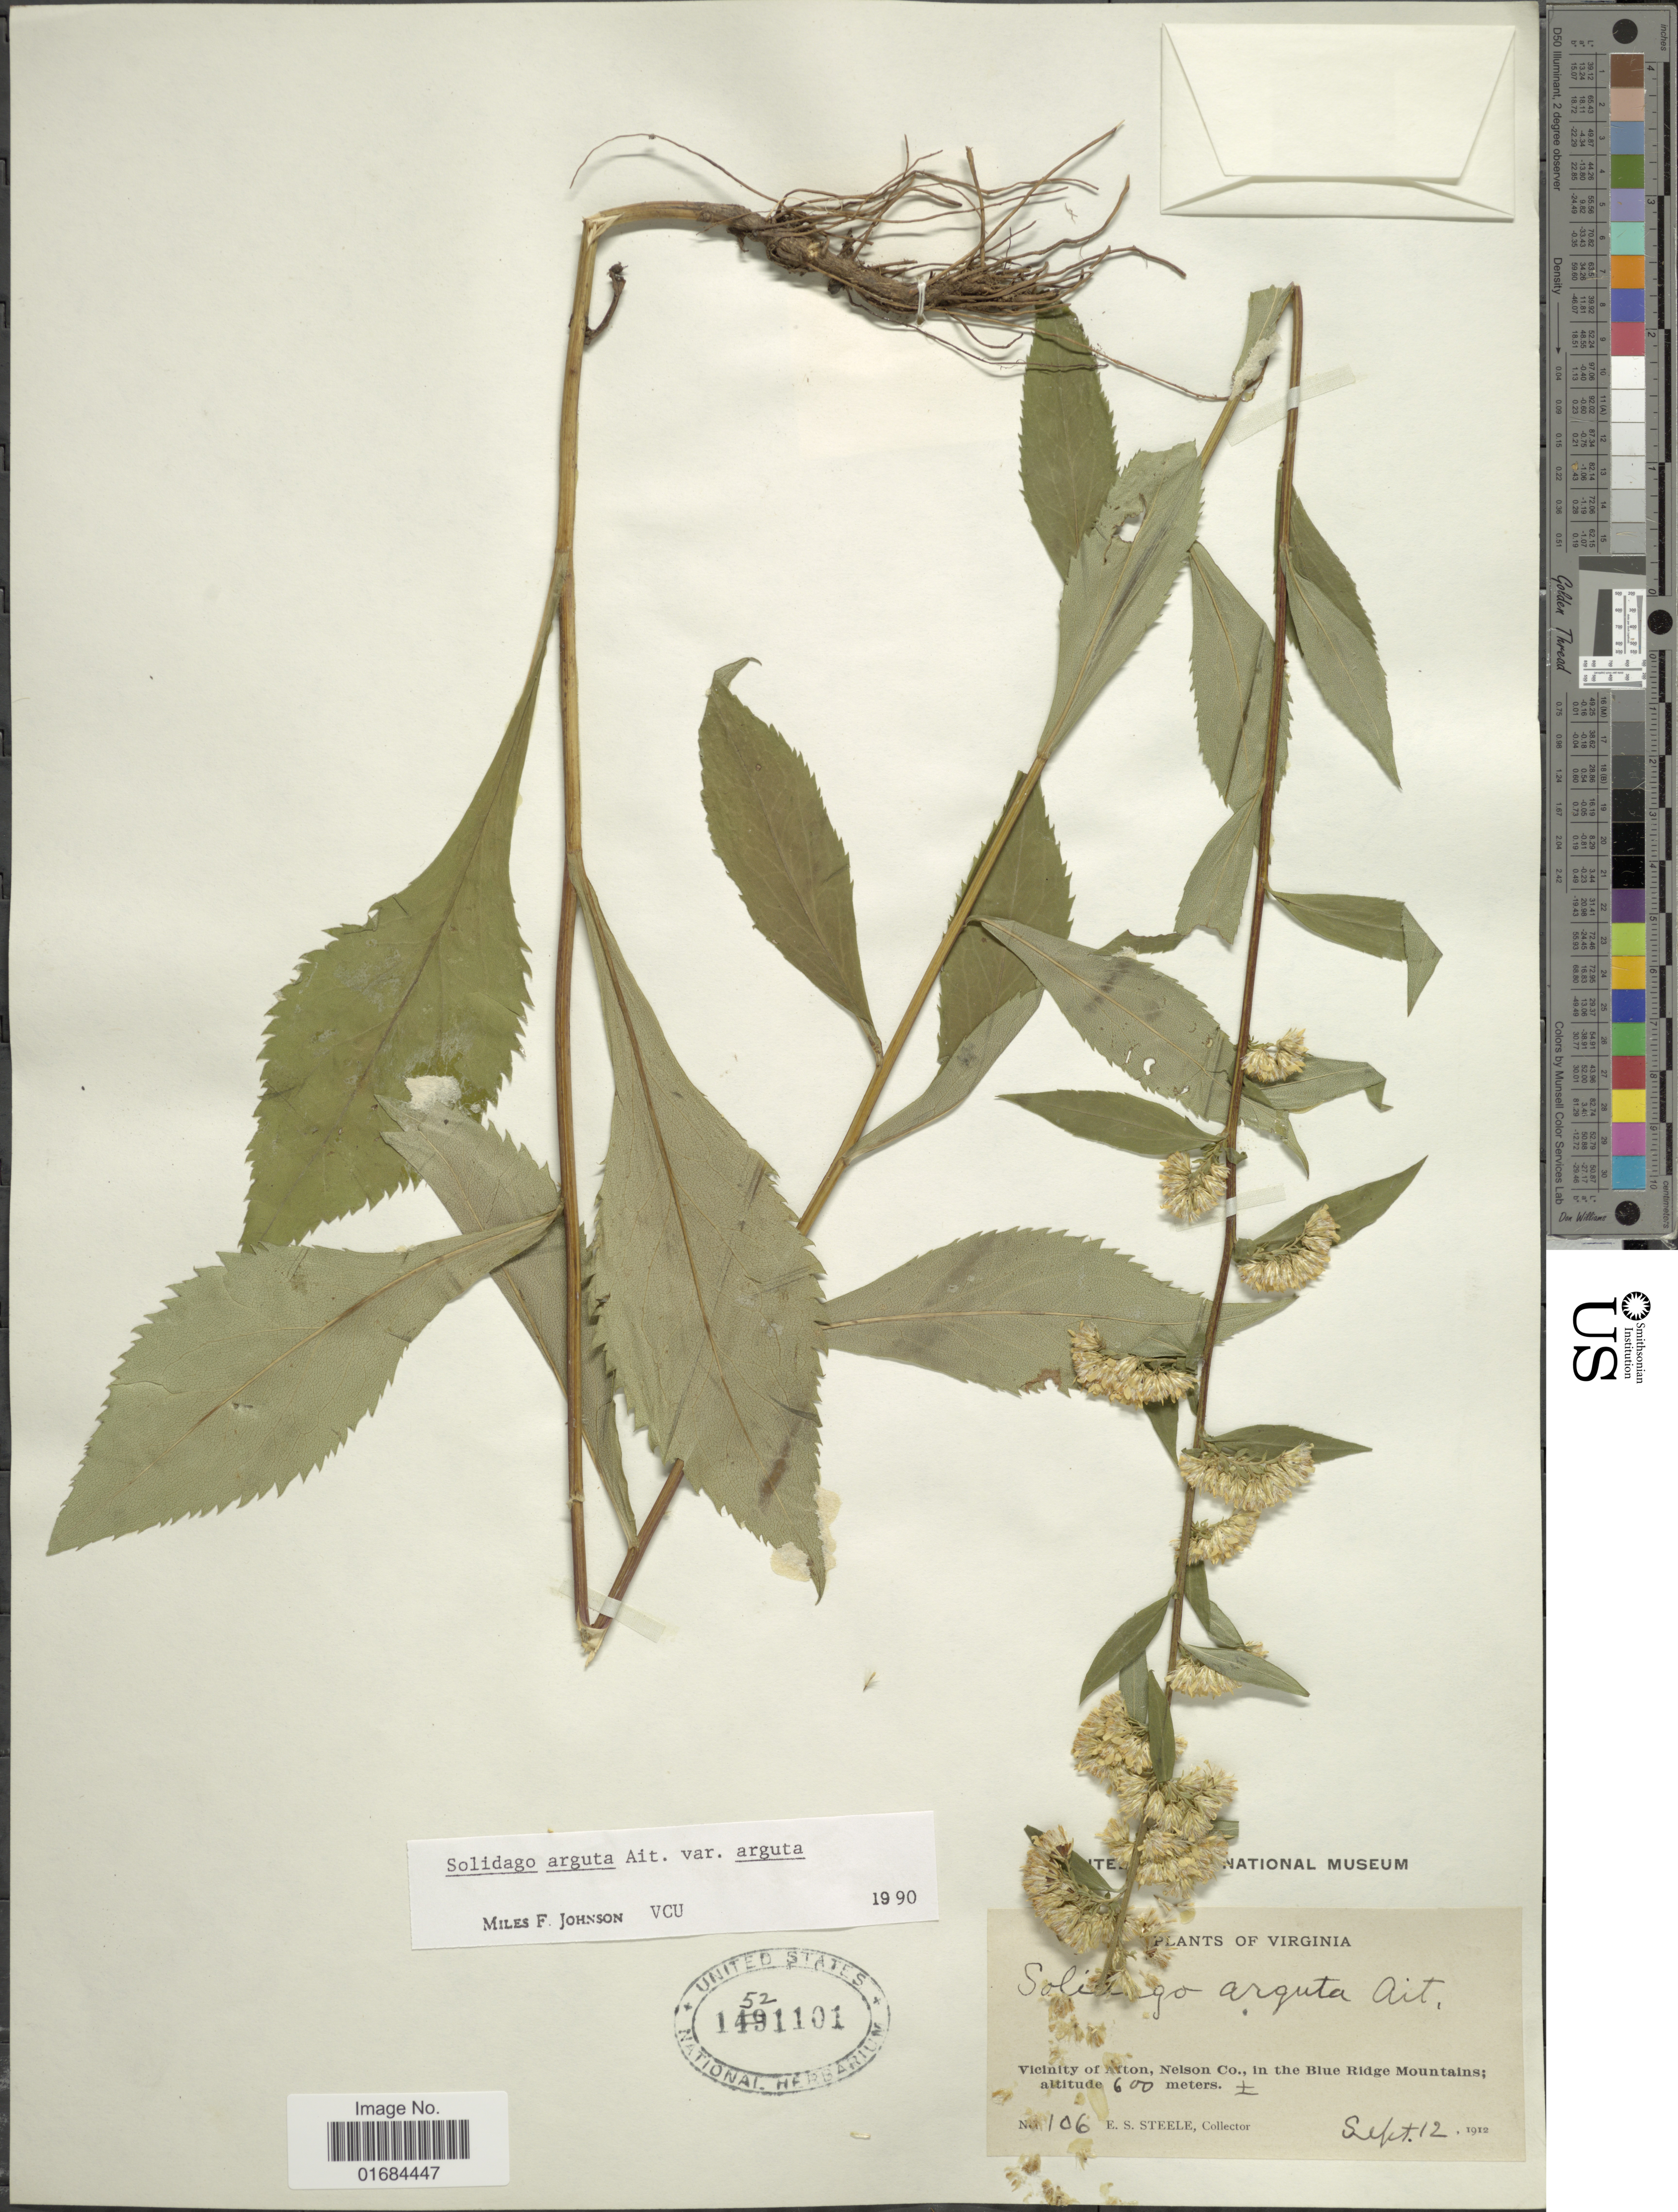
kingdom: Plantae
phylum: Tracheophyta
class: Magnoliopsida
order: Asterales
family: Asteraceae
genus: Solidago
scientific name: Solidago arguta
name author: Aiton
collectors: E. Steele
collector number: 106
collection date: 1912-09-12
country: United States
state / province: Virginia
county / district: Nelson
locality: Vicinity of Alton, Nelson Co, in the Blue Ridge Mountains.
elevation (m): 600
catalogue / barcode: US 1521101